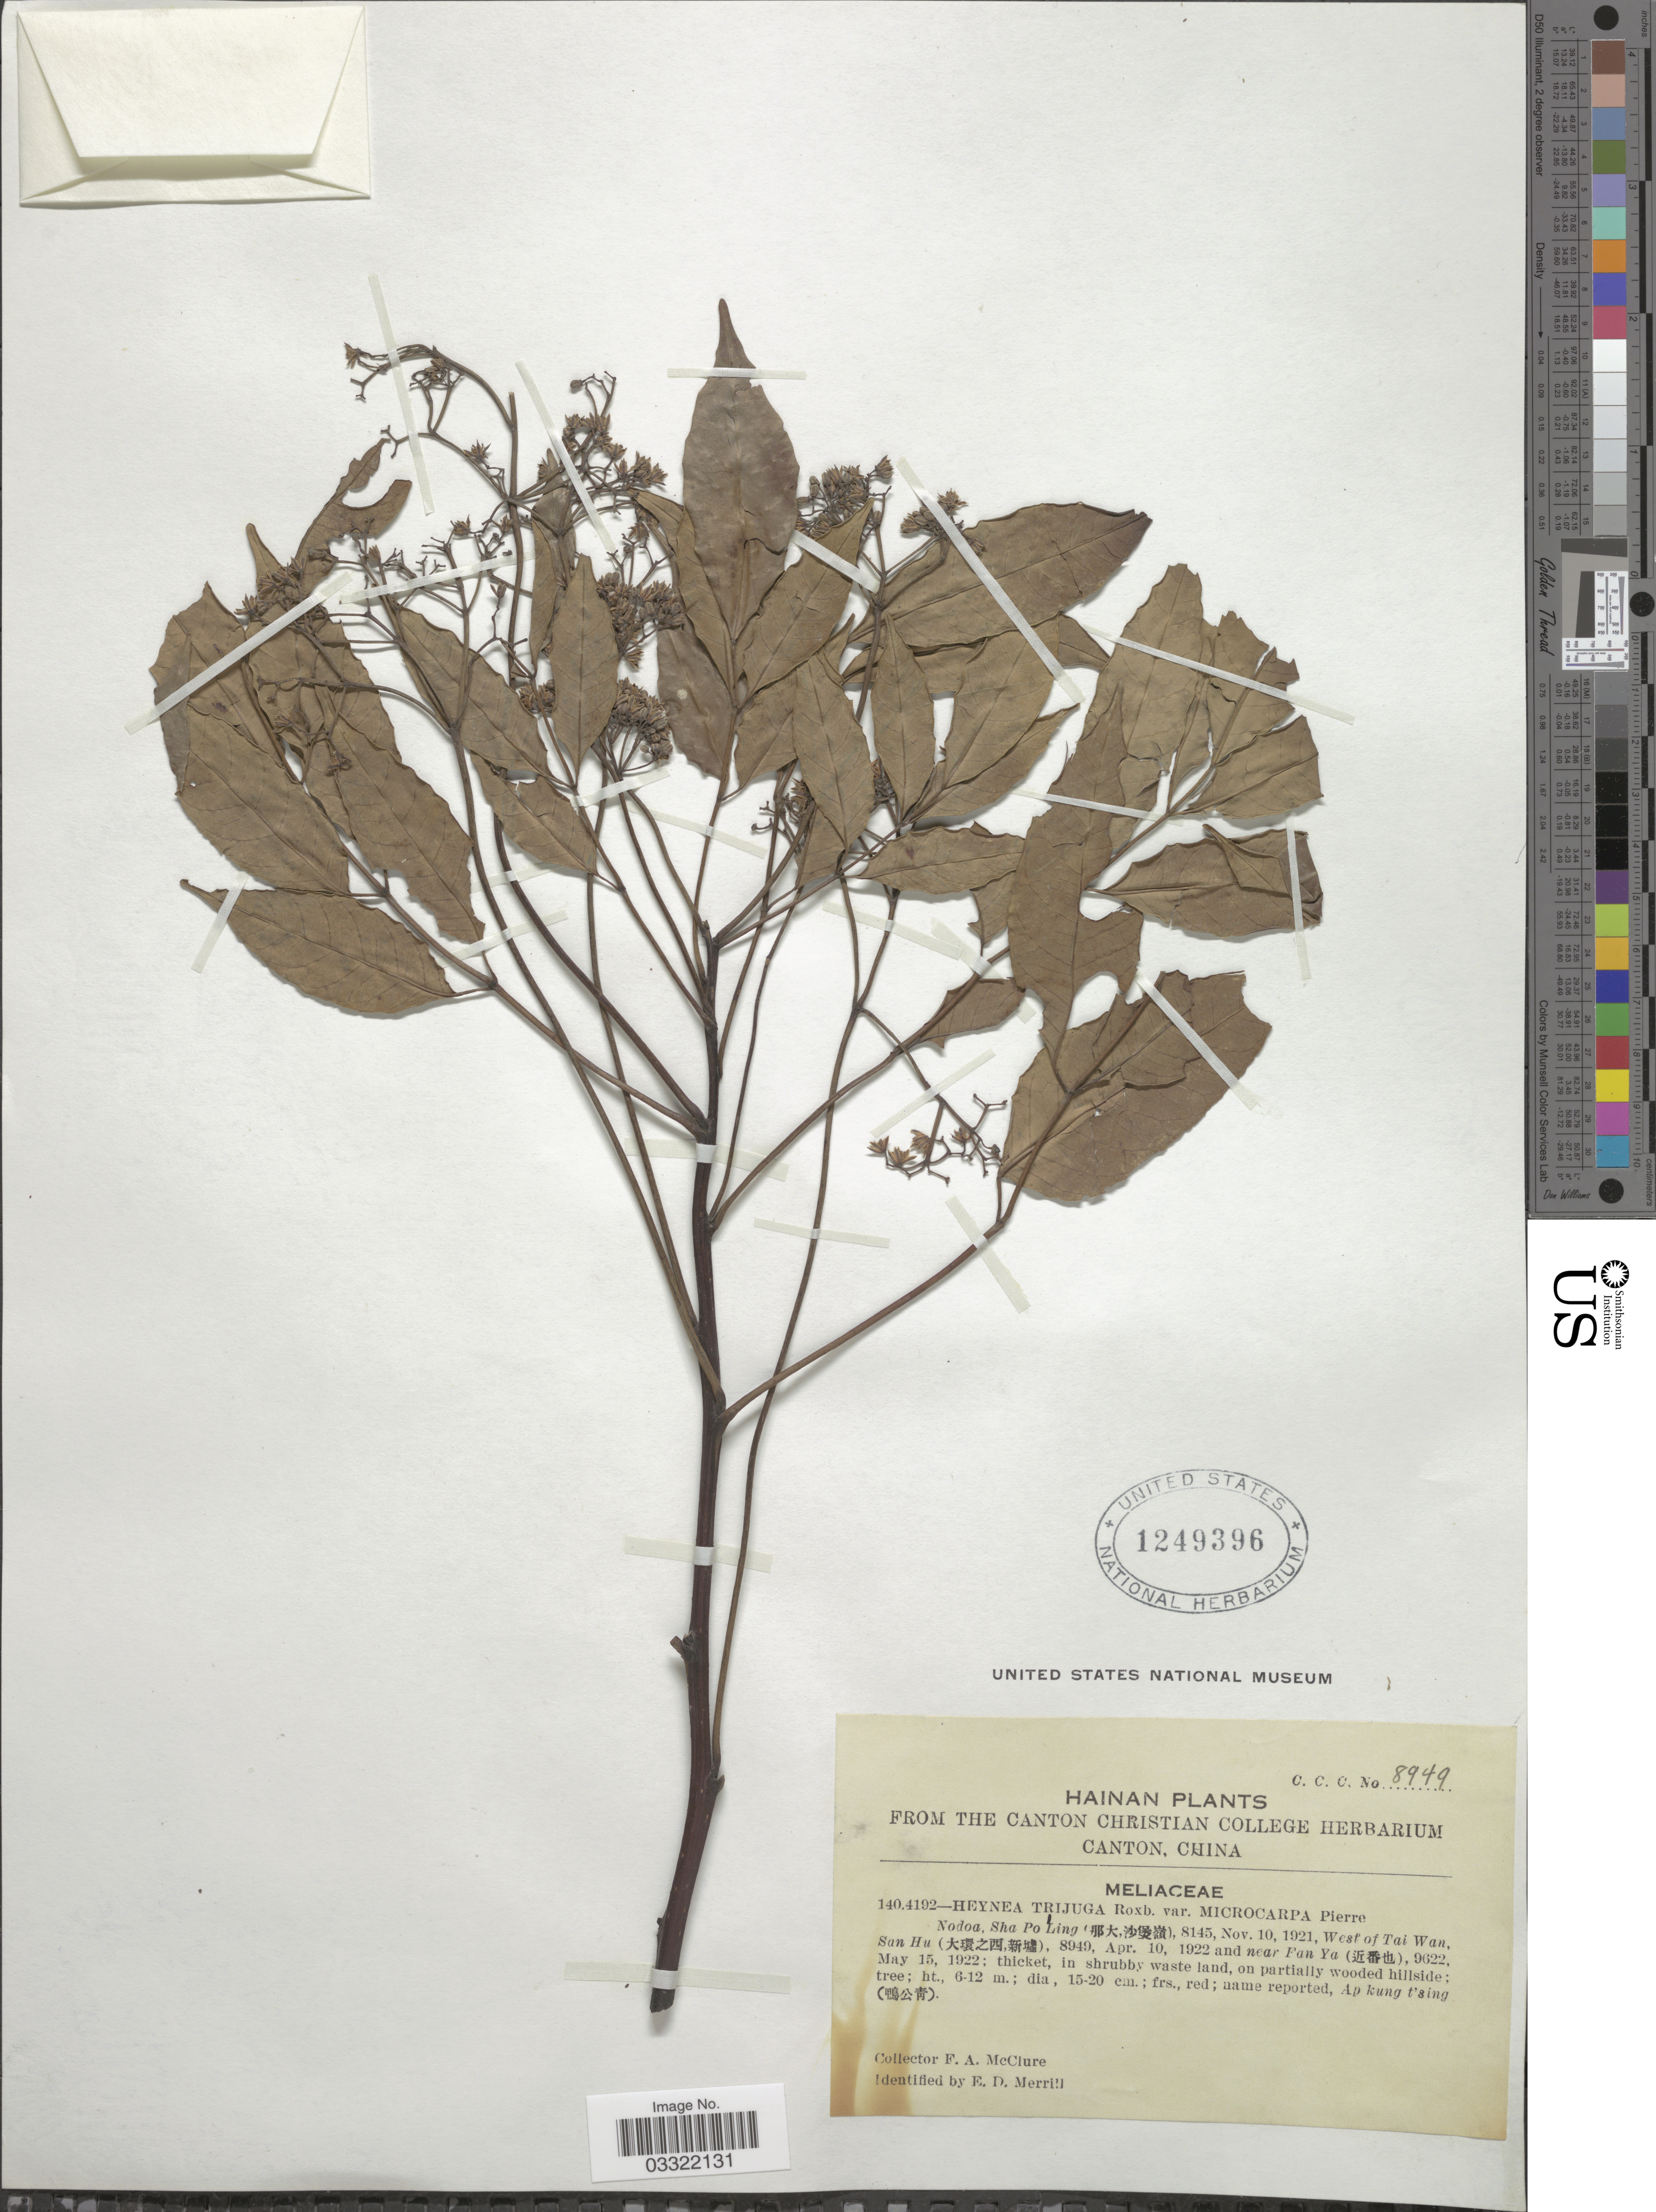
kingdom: Plantae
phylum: Tracheophyta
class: Magnoliopsida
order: Sapindales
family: Meliaceae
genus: Heynea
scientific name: Heynea trijuga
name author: Roxb.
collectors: F. A. McClure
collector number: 8949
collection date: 1922-04-10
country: China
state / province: Hainan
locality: West of Tai wan, San Hu (X).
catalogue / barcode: US 1249396